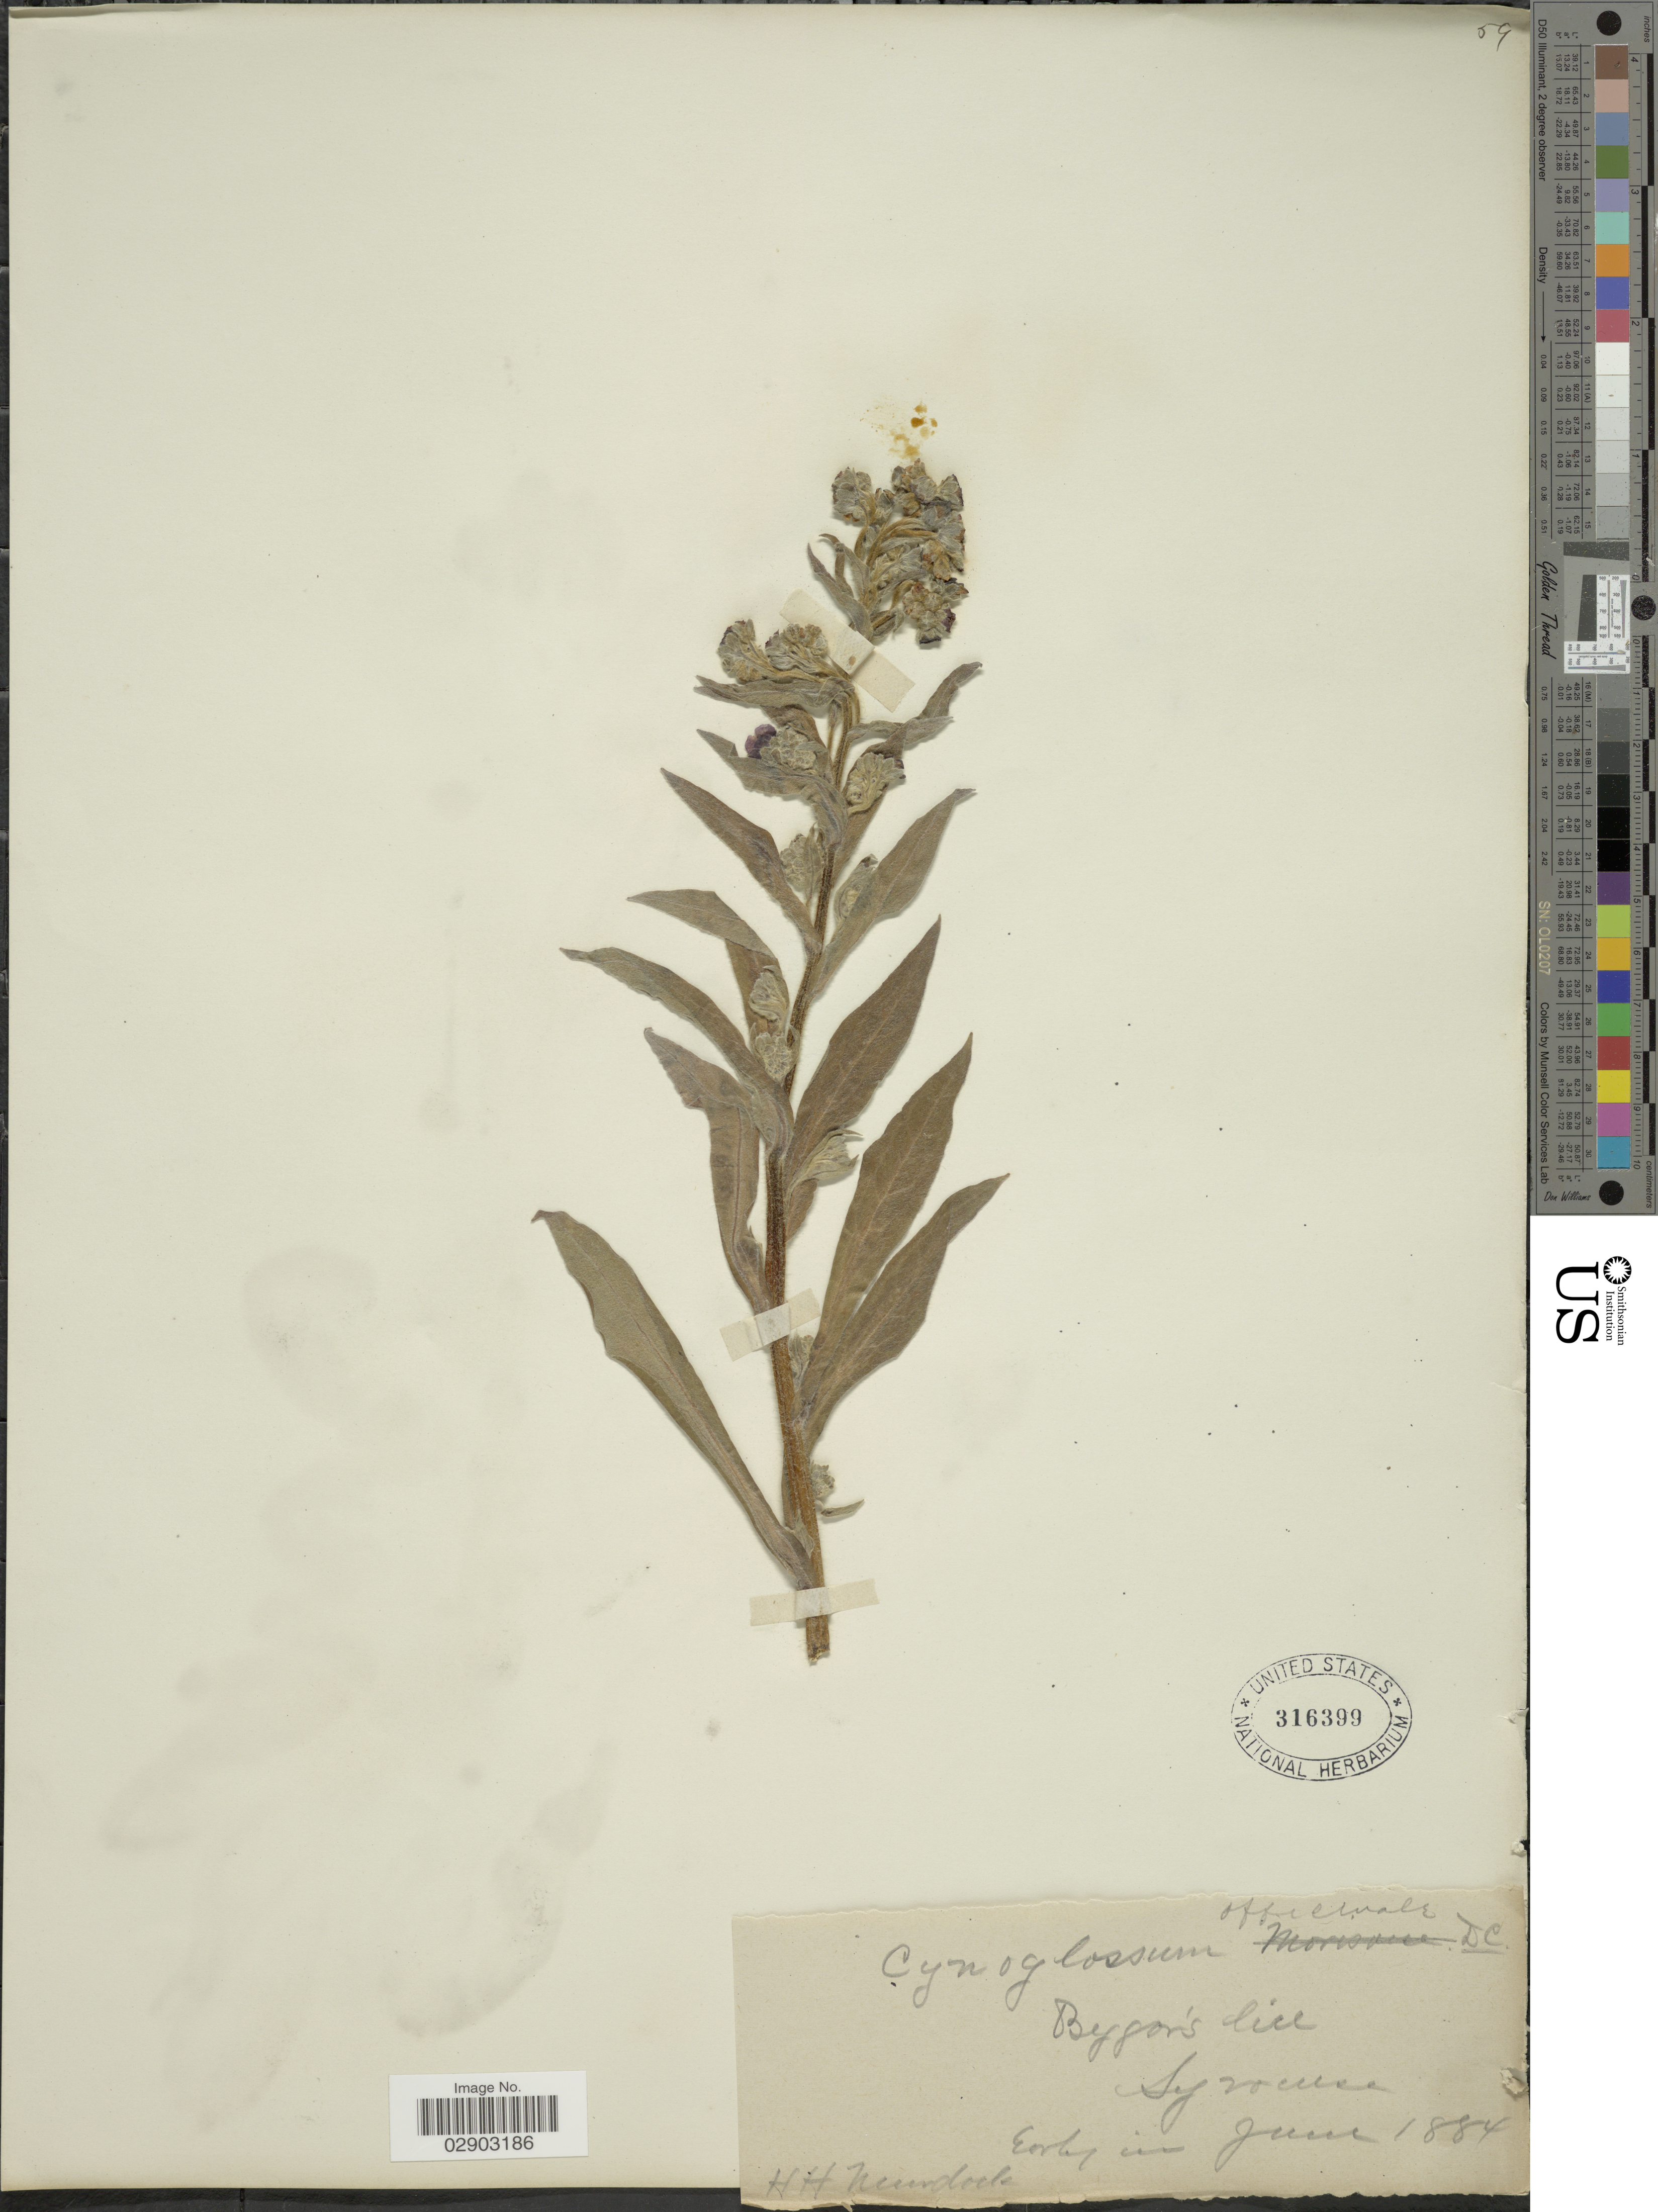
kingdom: Plantae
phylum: Tracheophyta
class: Magnoliopsida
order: Boraginales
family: Boraginaceae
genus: Cynoglossum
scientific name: Cynoglossum officinale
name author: L.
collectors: H. H. Murdock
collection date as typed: Early in June 1884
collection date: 1884-06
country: United States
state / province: New York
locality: Syracuse.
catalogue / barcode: US 316399